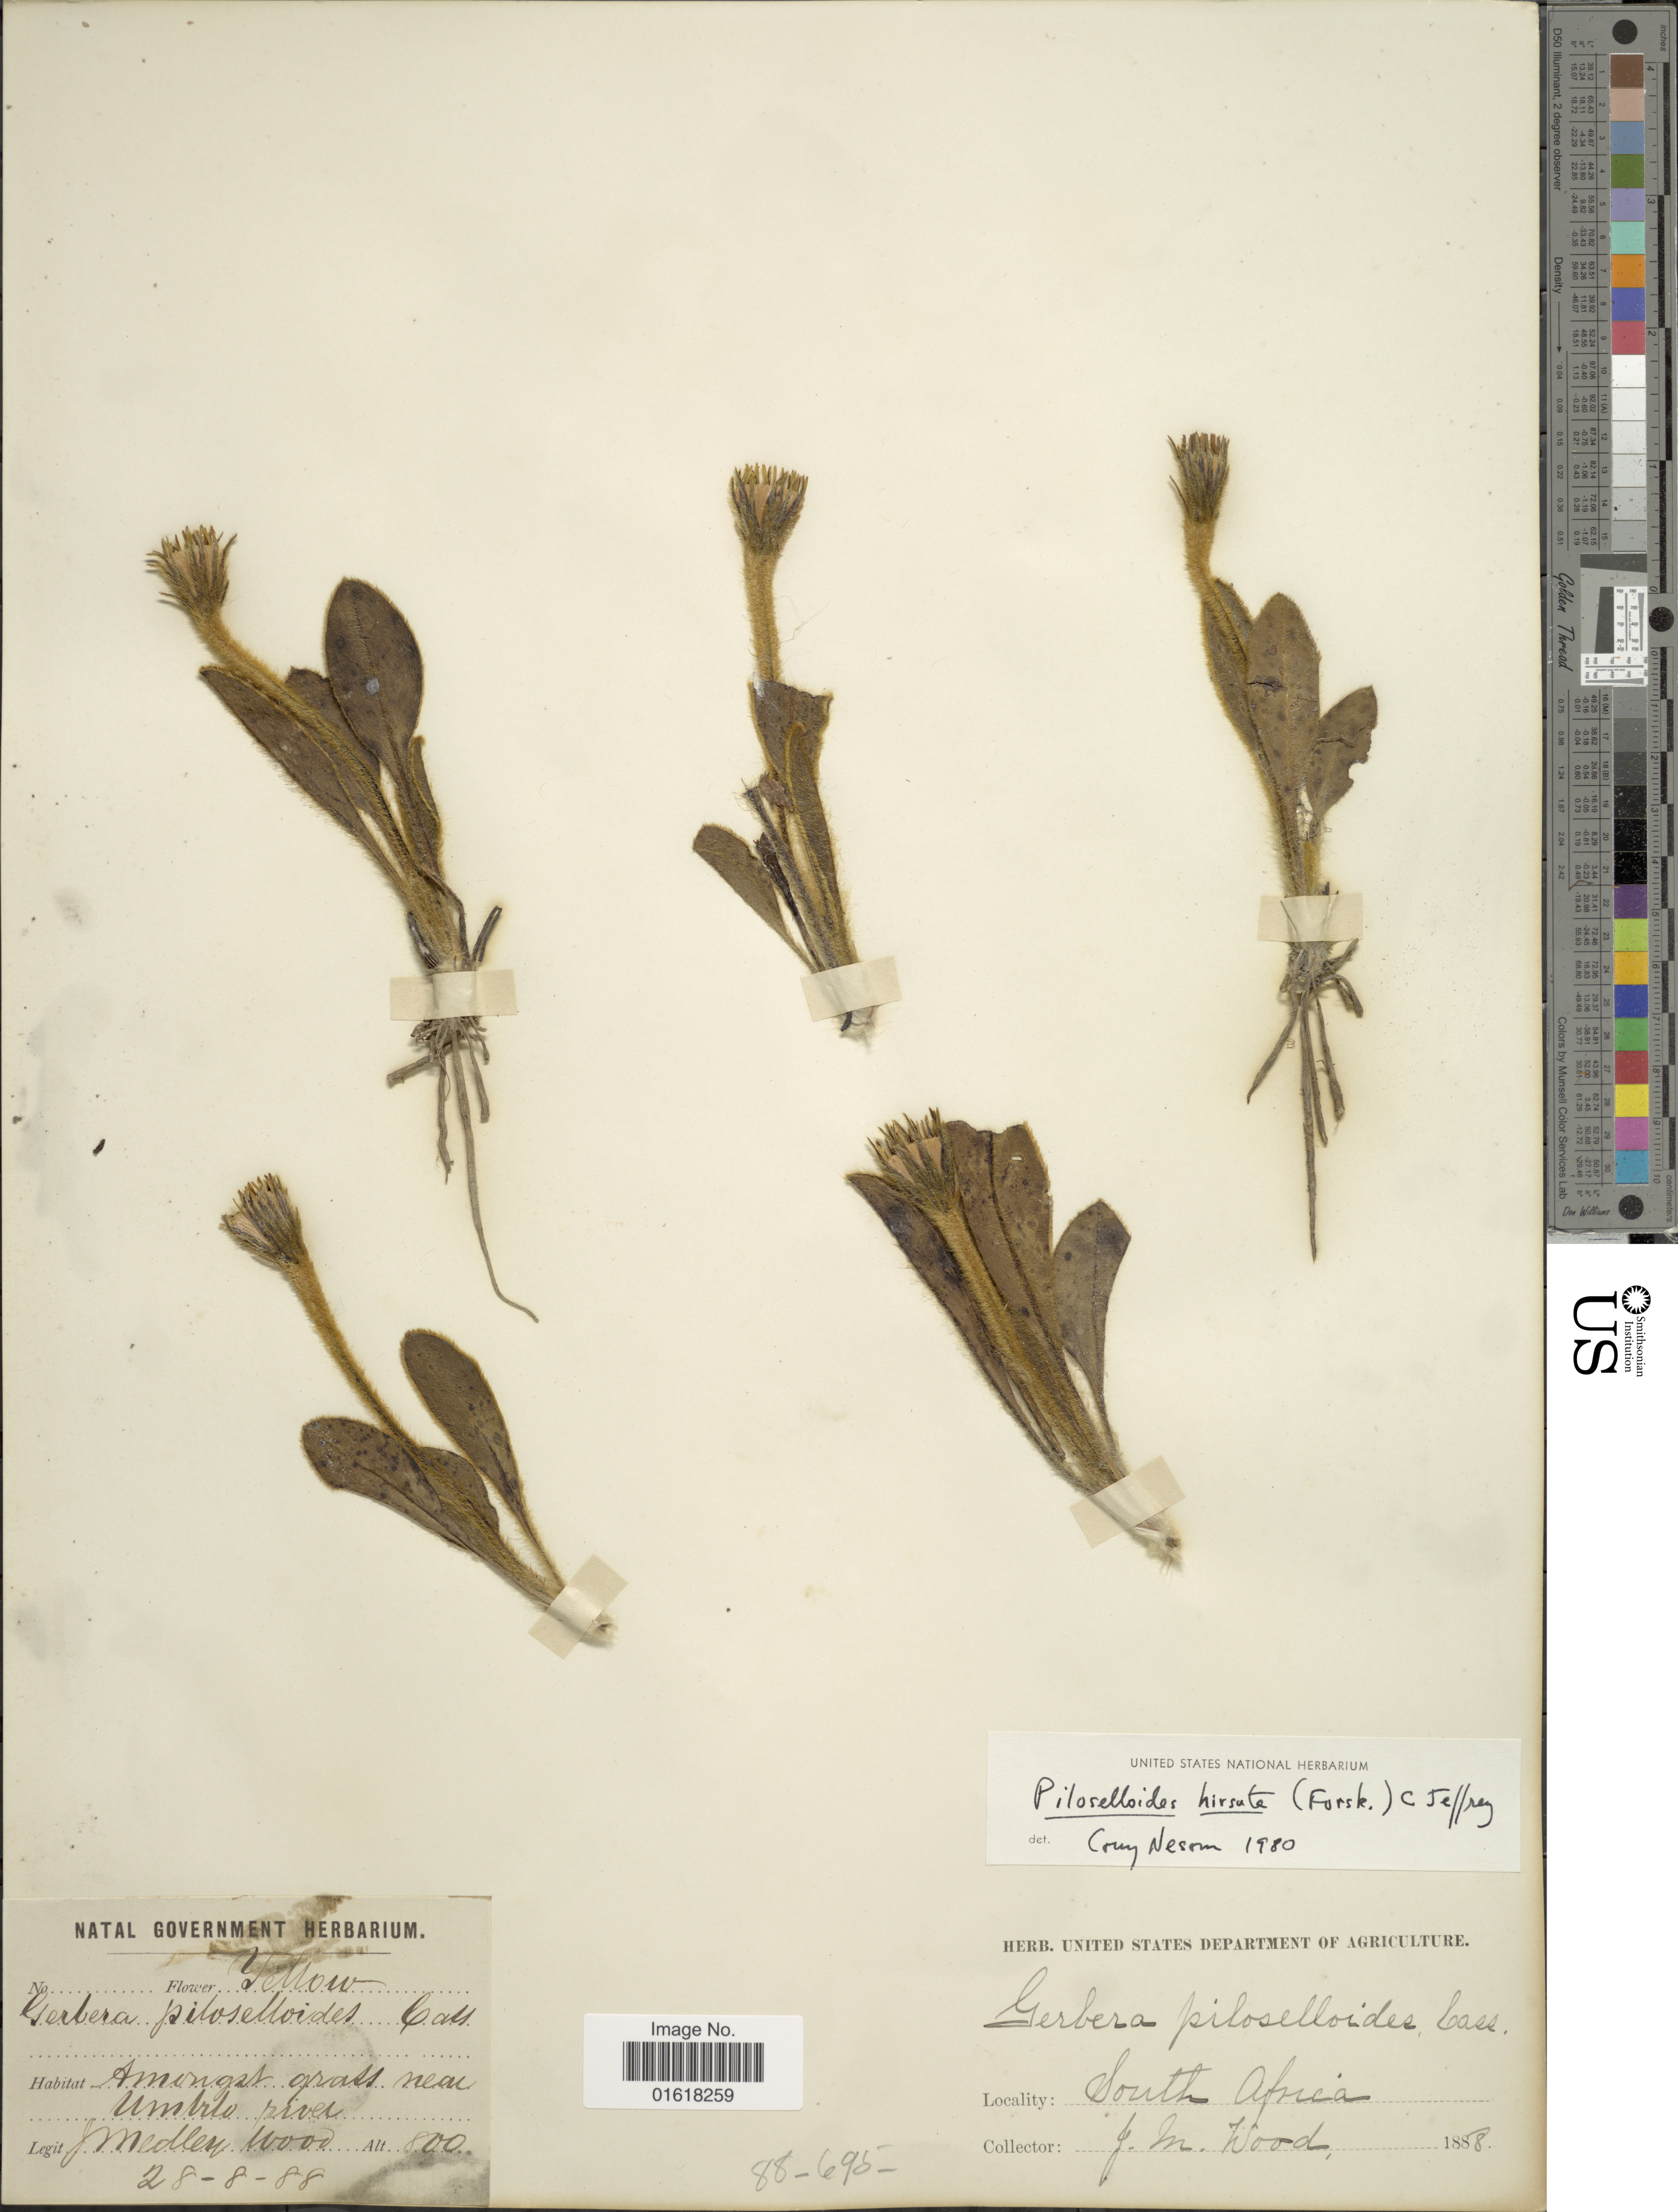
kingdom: Plantae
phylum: Tracheophyta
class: Magnoliopsida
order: Asterales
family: Asteraceae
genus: Piloselloides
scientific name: Piloselloides hirsuta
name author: (Forssk.) C. Jeffrey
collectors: J. Medley Wood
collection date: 1888-08-28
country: South Africa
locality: Amongst grass near Umbilo River.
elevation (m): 800